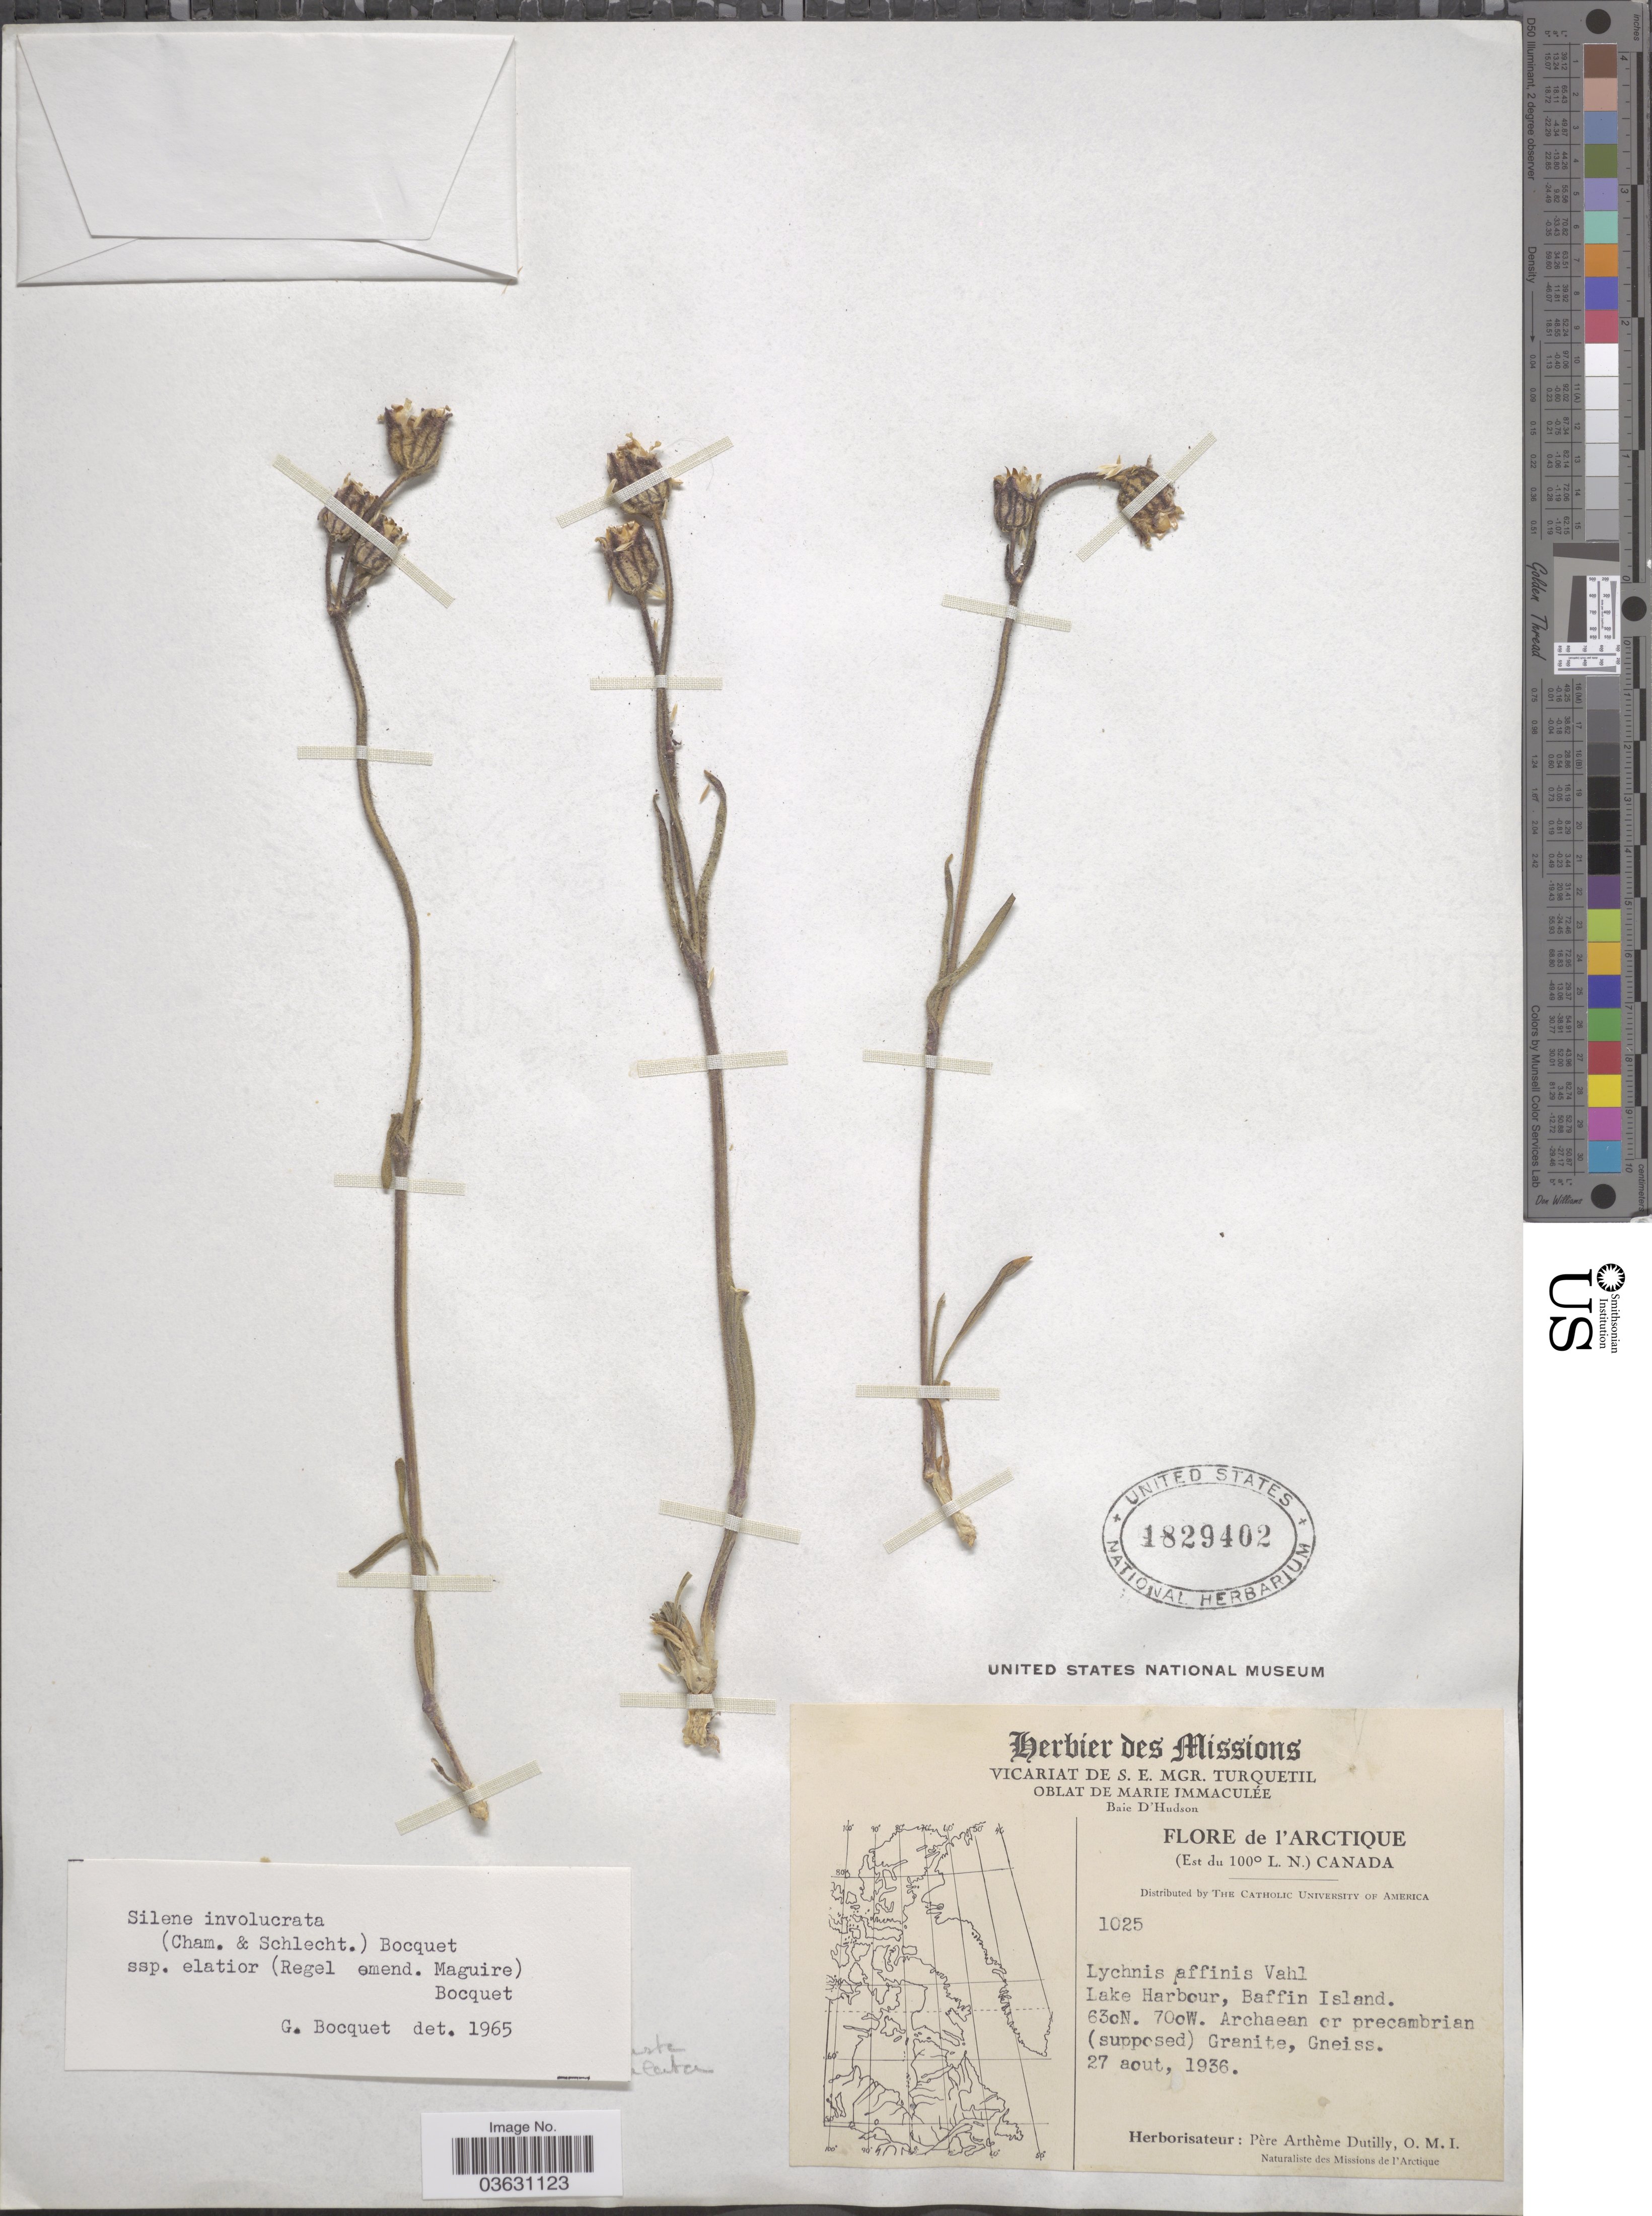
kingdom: Plantae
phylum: Tracheophyta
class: Magnoliopsida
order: Caryophyllales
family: Caryophyllaceae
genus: Silene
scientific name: Silene involucrata subsp. elatior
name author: Bocquet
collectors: P. Dutilly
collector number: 1025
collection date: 1936-08-27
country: Canada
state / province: Nunavut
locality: Arctique (Est du 100° L. N.). Lake Harbour, Baffin Island.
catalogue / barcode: US 1829402